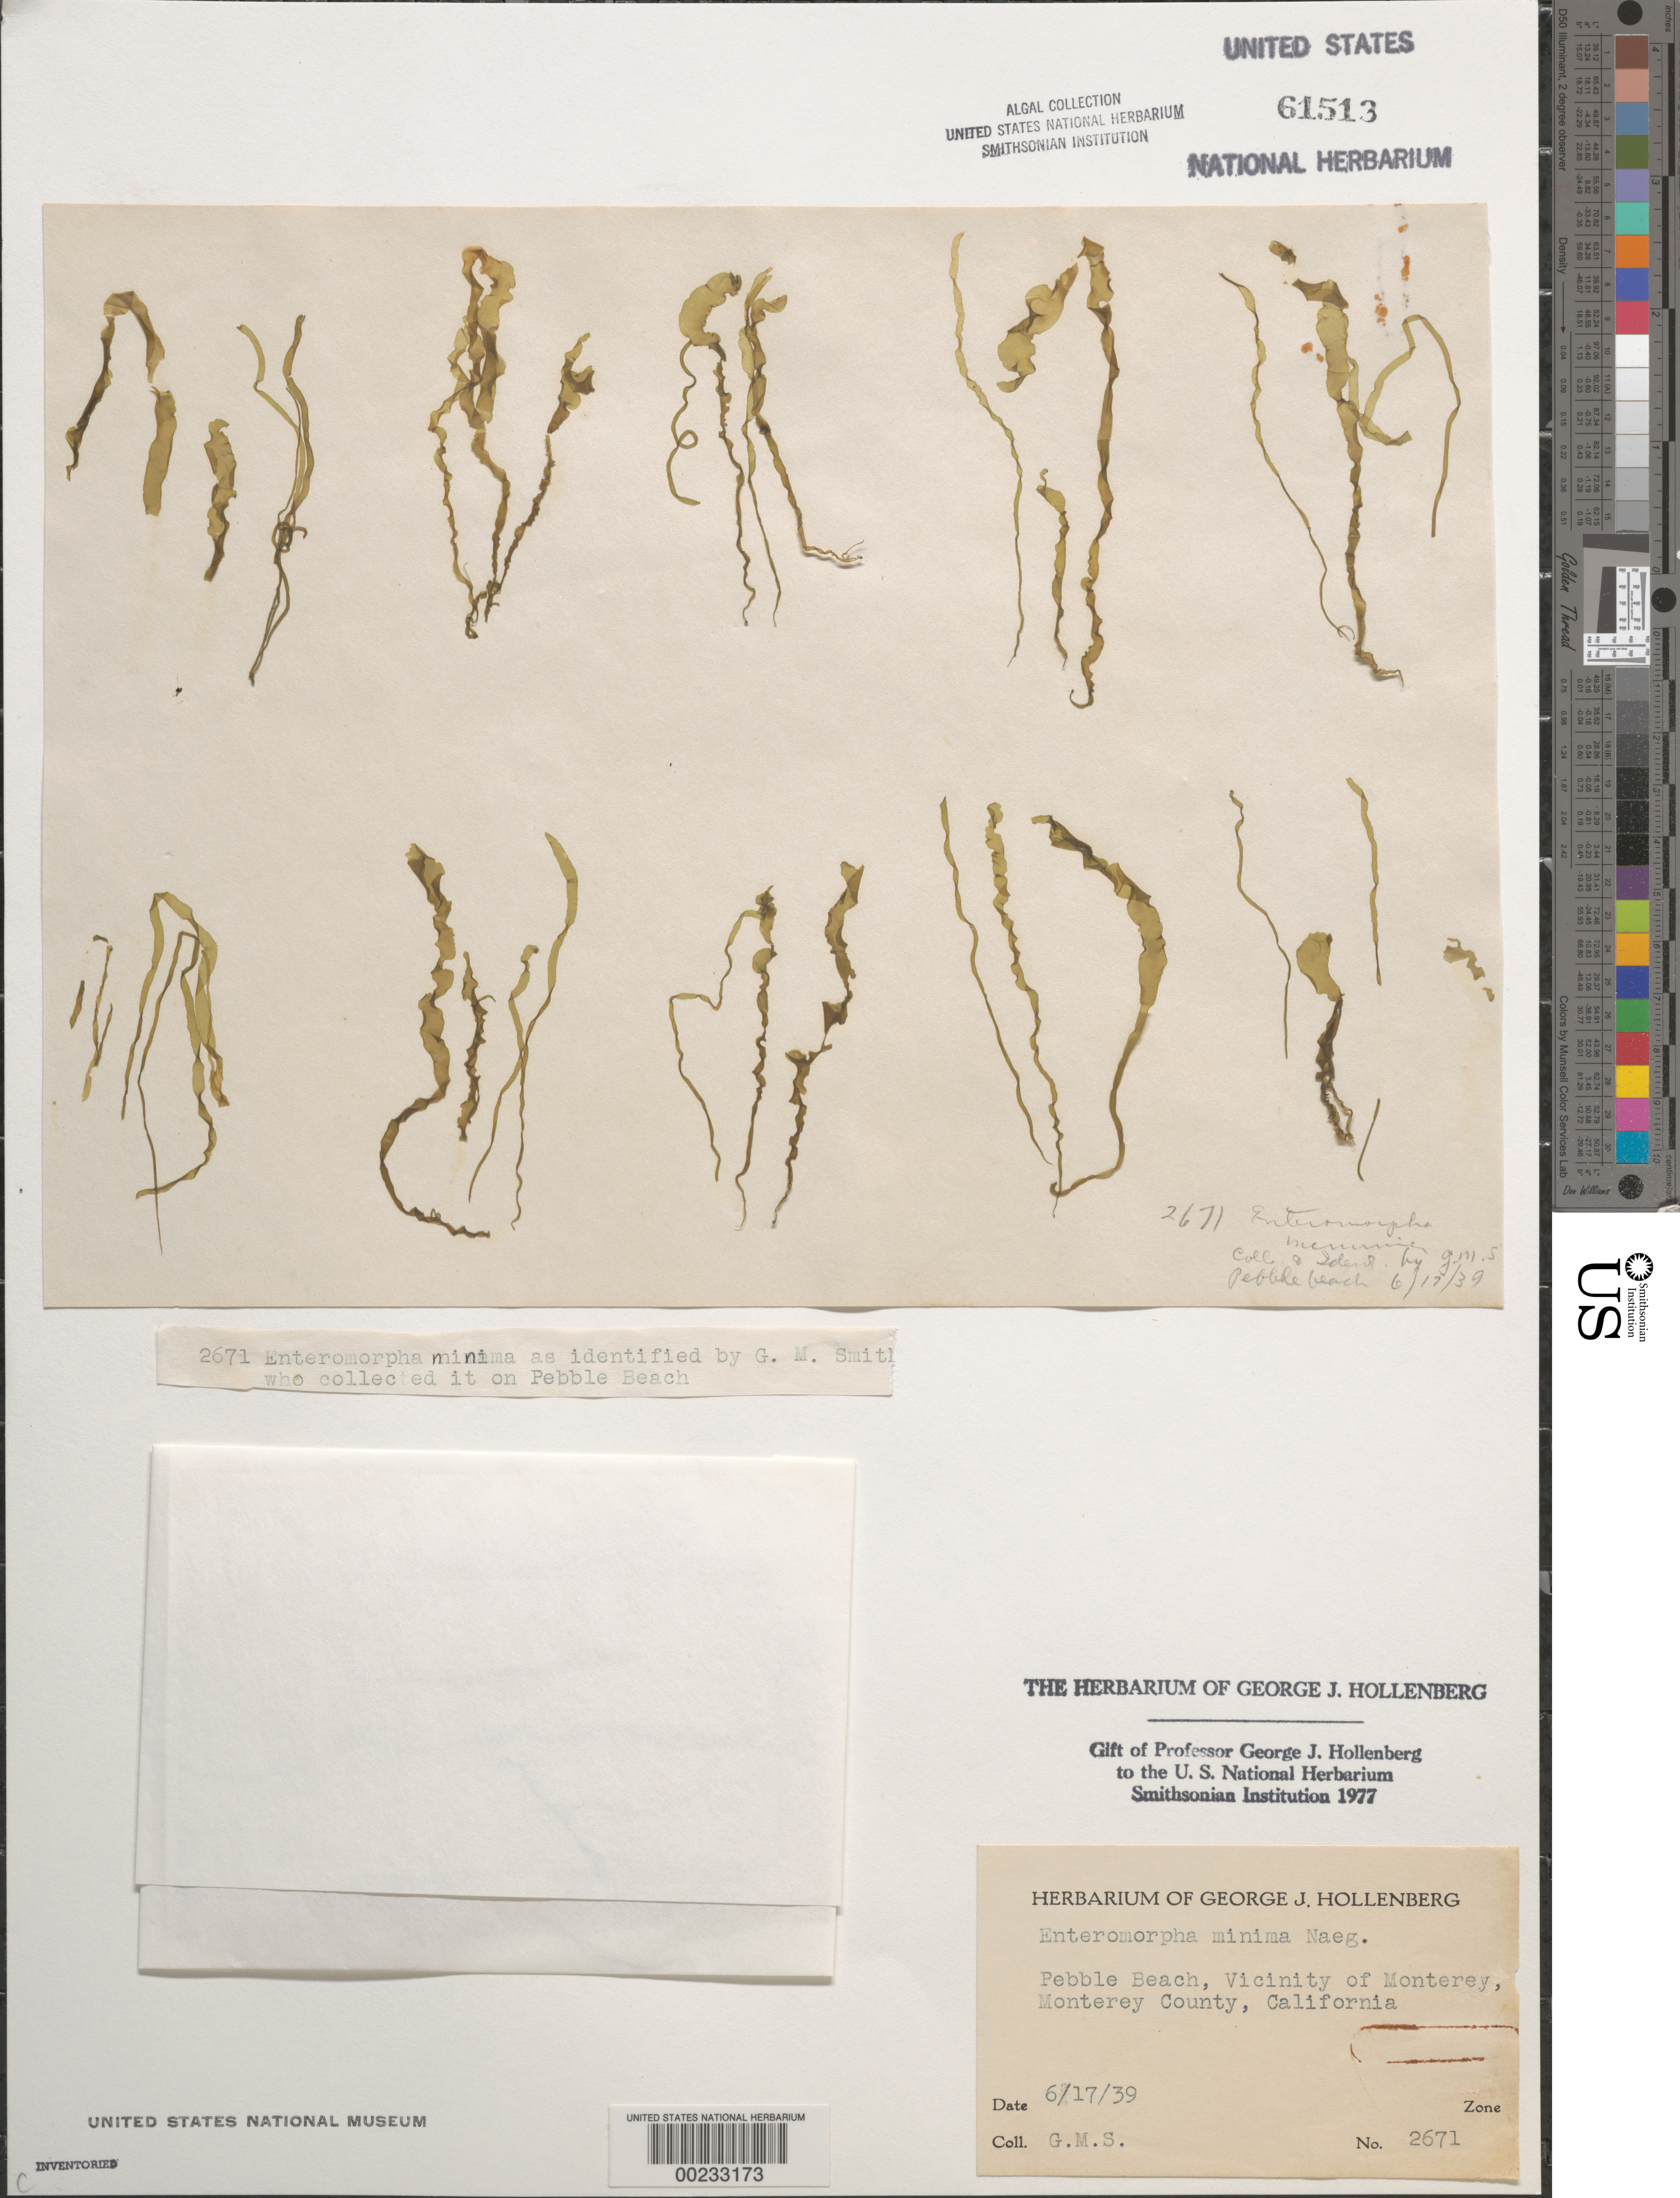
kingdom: Plantae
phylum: Chlorophyta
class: Ulvophyceae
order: Ulvales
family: Kornmanniaceae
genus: Blidingia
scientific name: Blidingia minima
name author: Nägeli ex Kütz.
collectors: G. M. Smith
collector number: GJH 2671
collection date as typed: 17 Jun 1939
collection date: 1939-06-17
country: United States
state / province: California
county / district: Monterey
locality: Pebble Beach, near Monterey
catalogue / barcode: US 61513